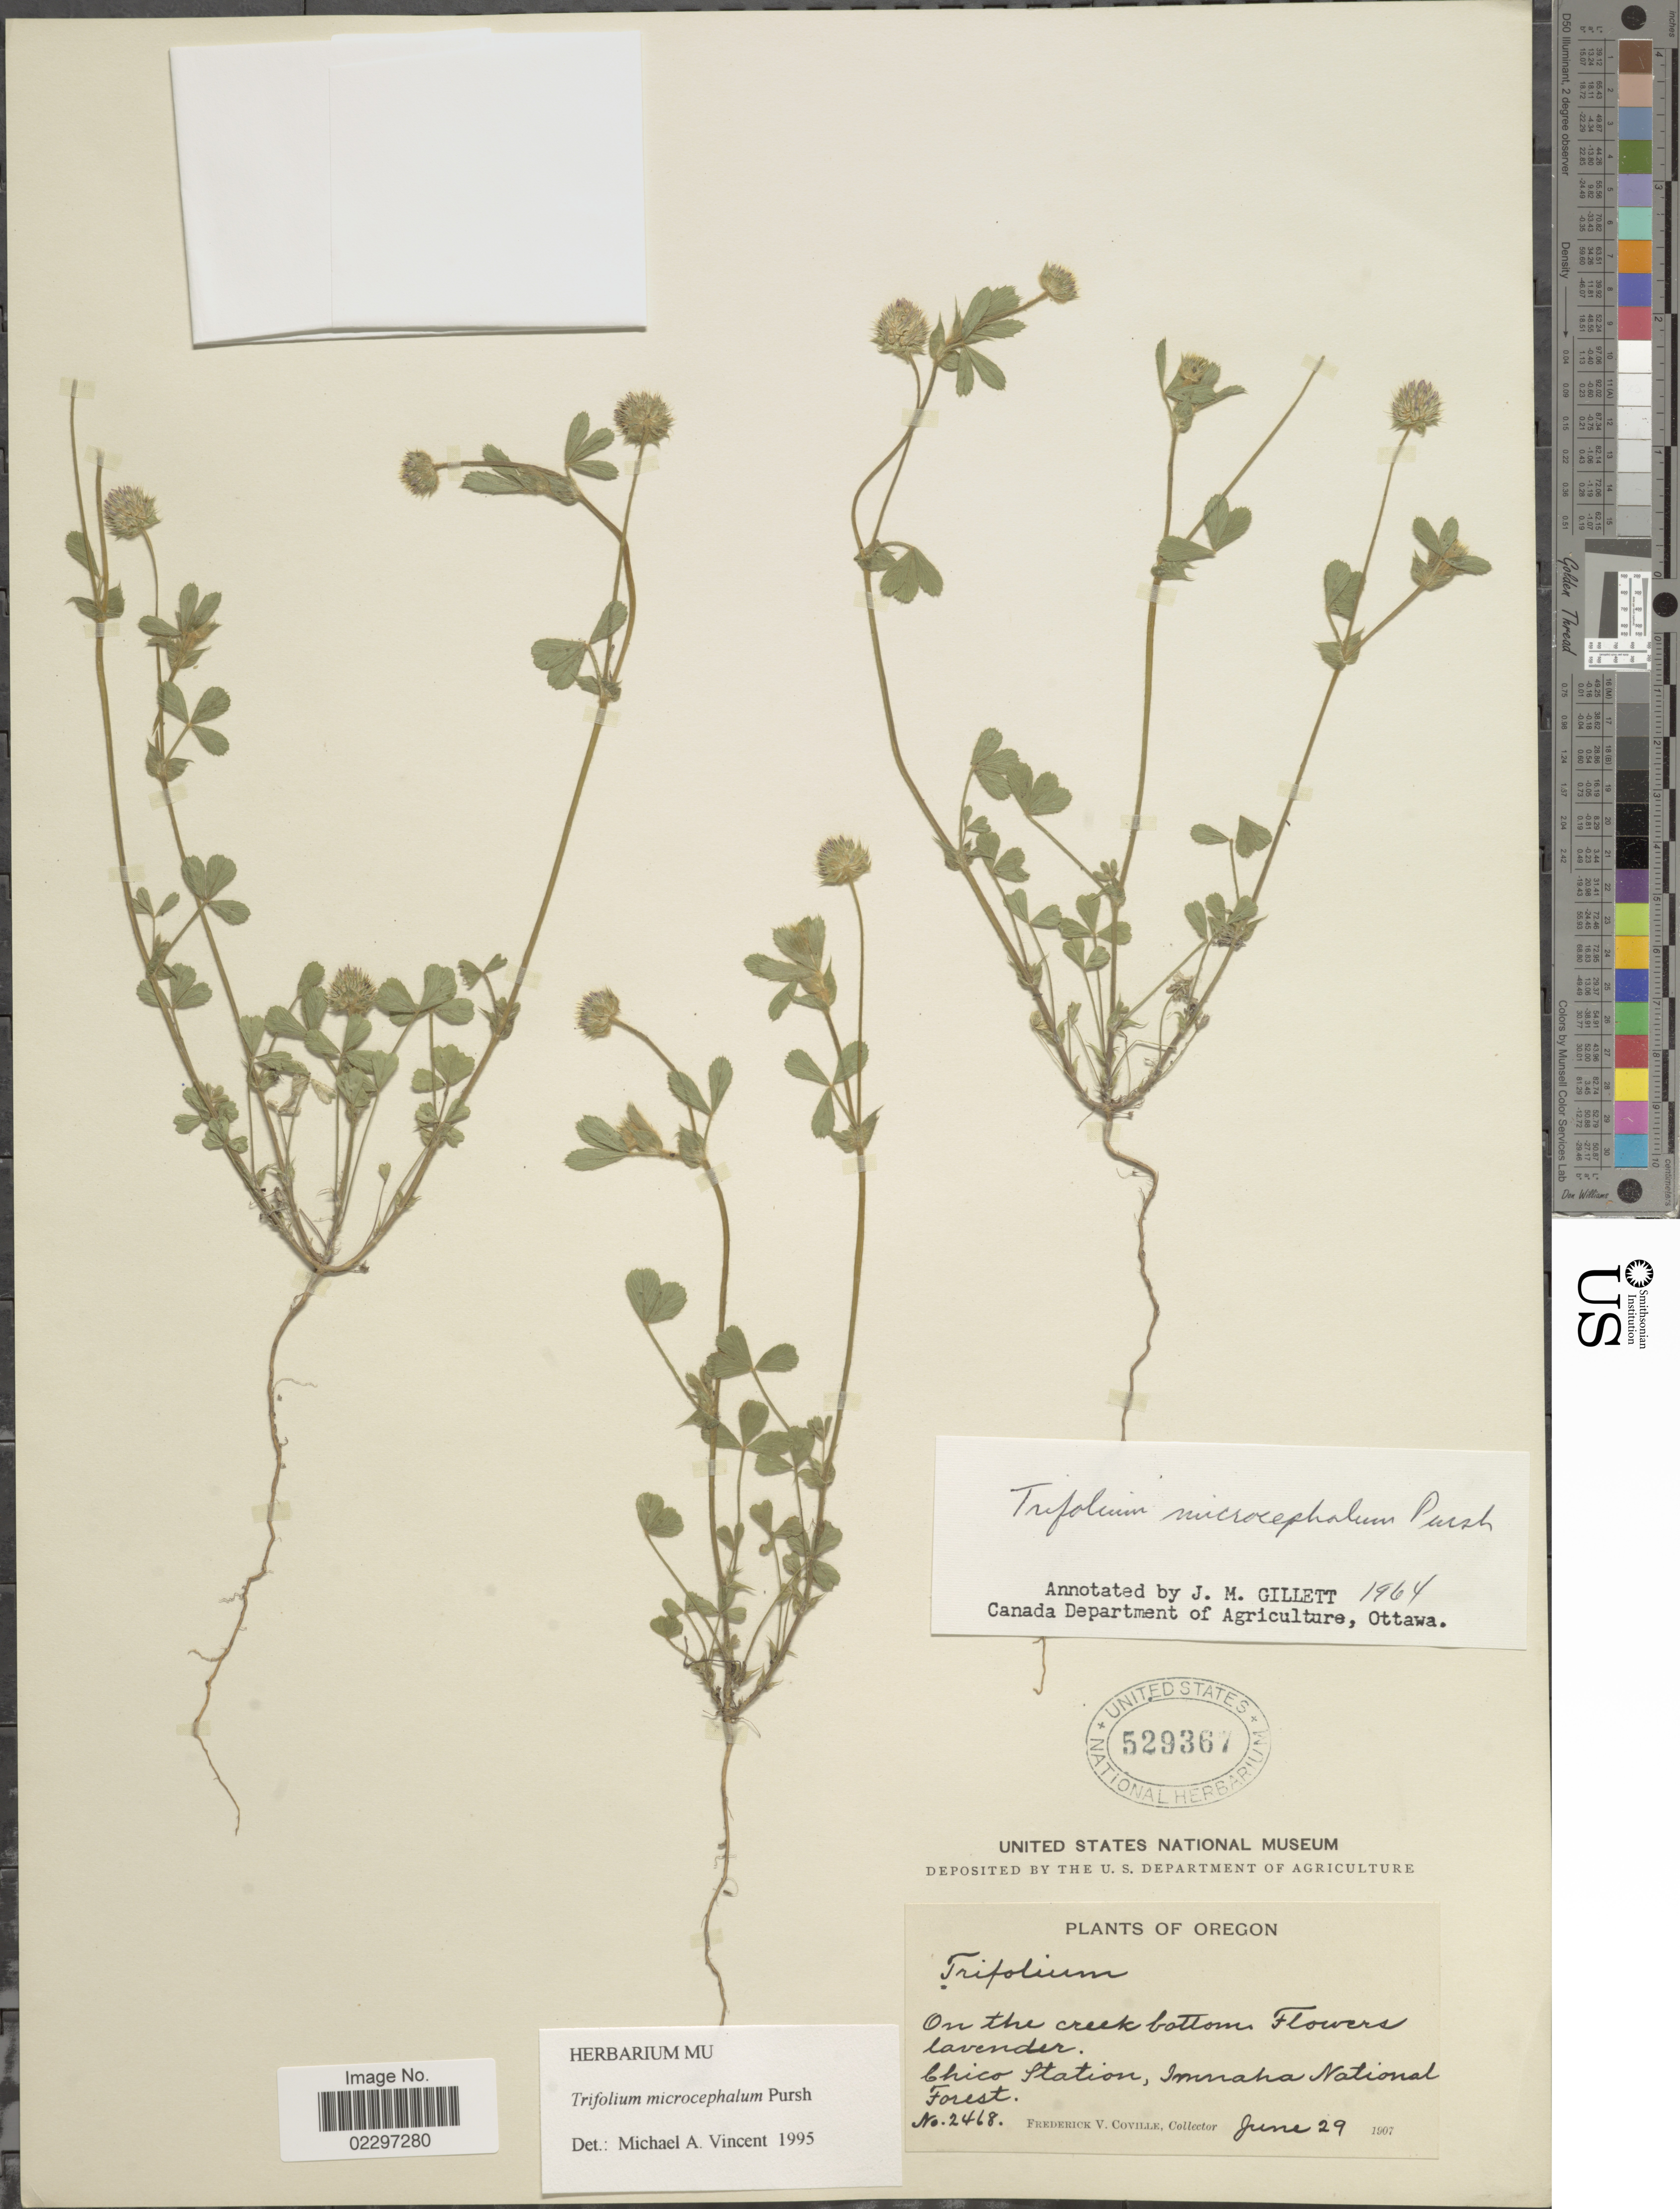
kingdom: Plantae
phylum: Tracheophyta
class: Magnoliopsida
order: Fabales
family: Fabaceae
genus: Trifolium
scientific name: Trifolium microcephalum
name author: Pursh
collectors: F. V. Coville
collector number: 2468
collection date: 1907-06-29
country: United States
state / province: Oregon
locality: On the creek bottom Flowers lavender. Chico Station, Inmaha National Forest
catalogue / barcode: US 529367